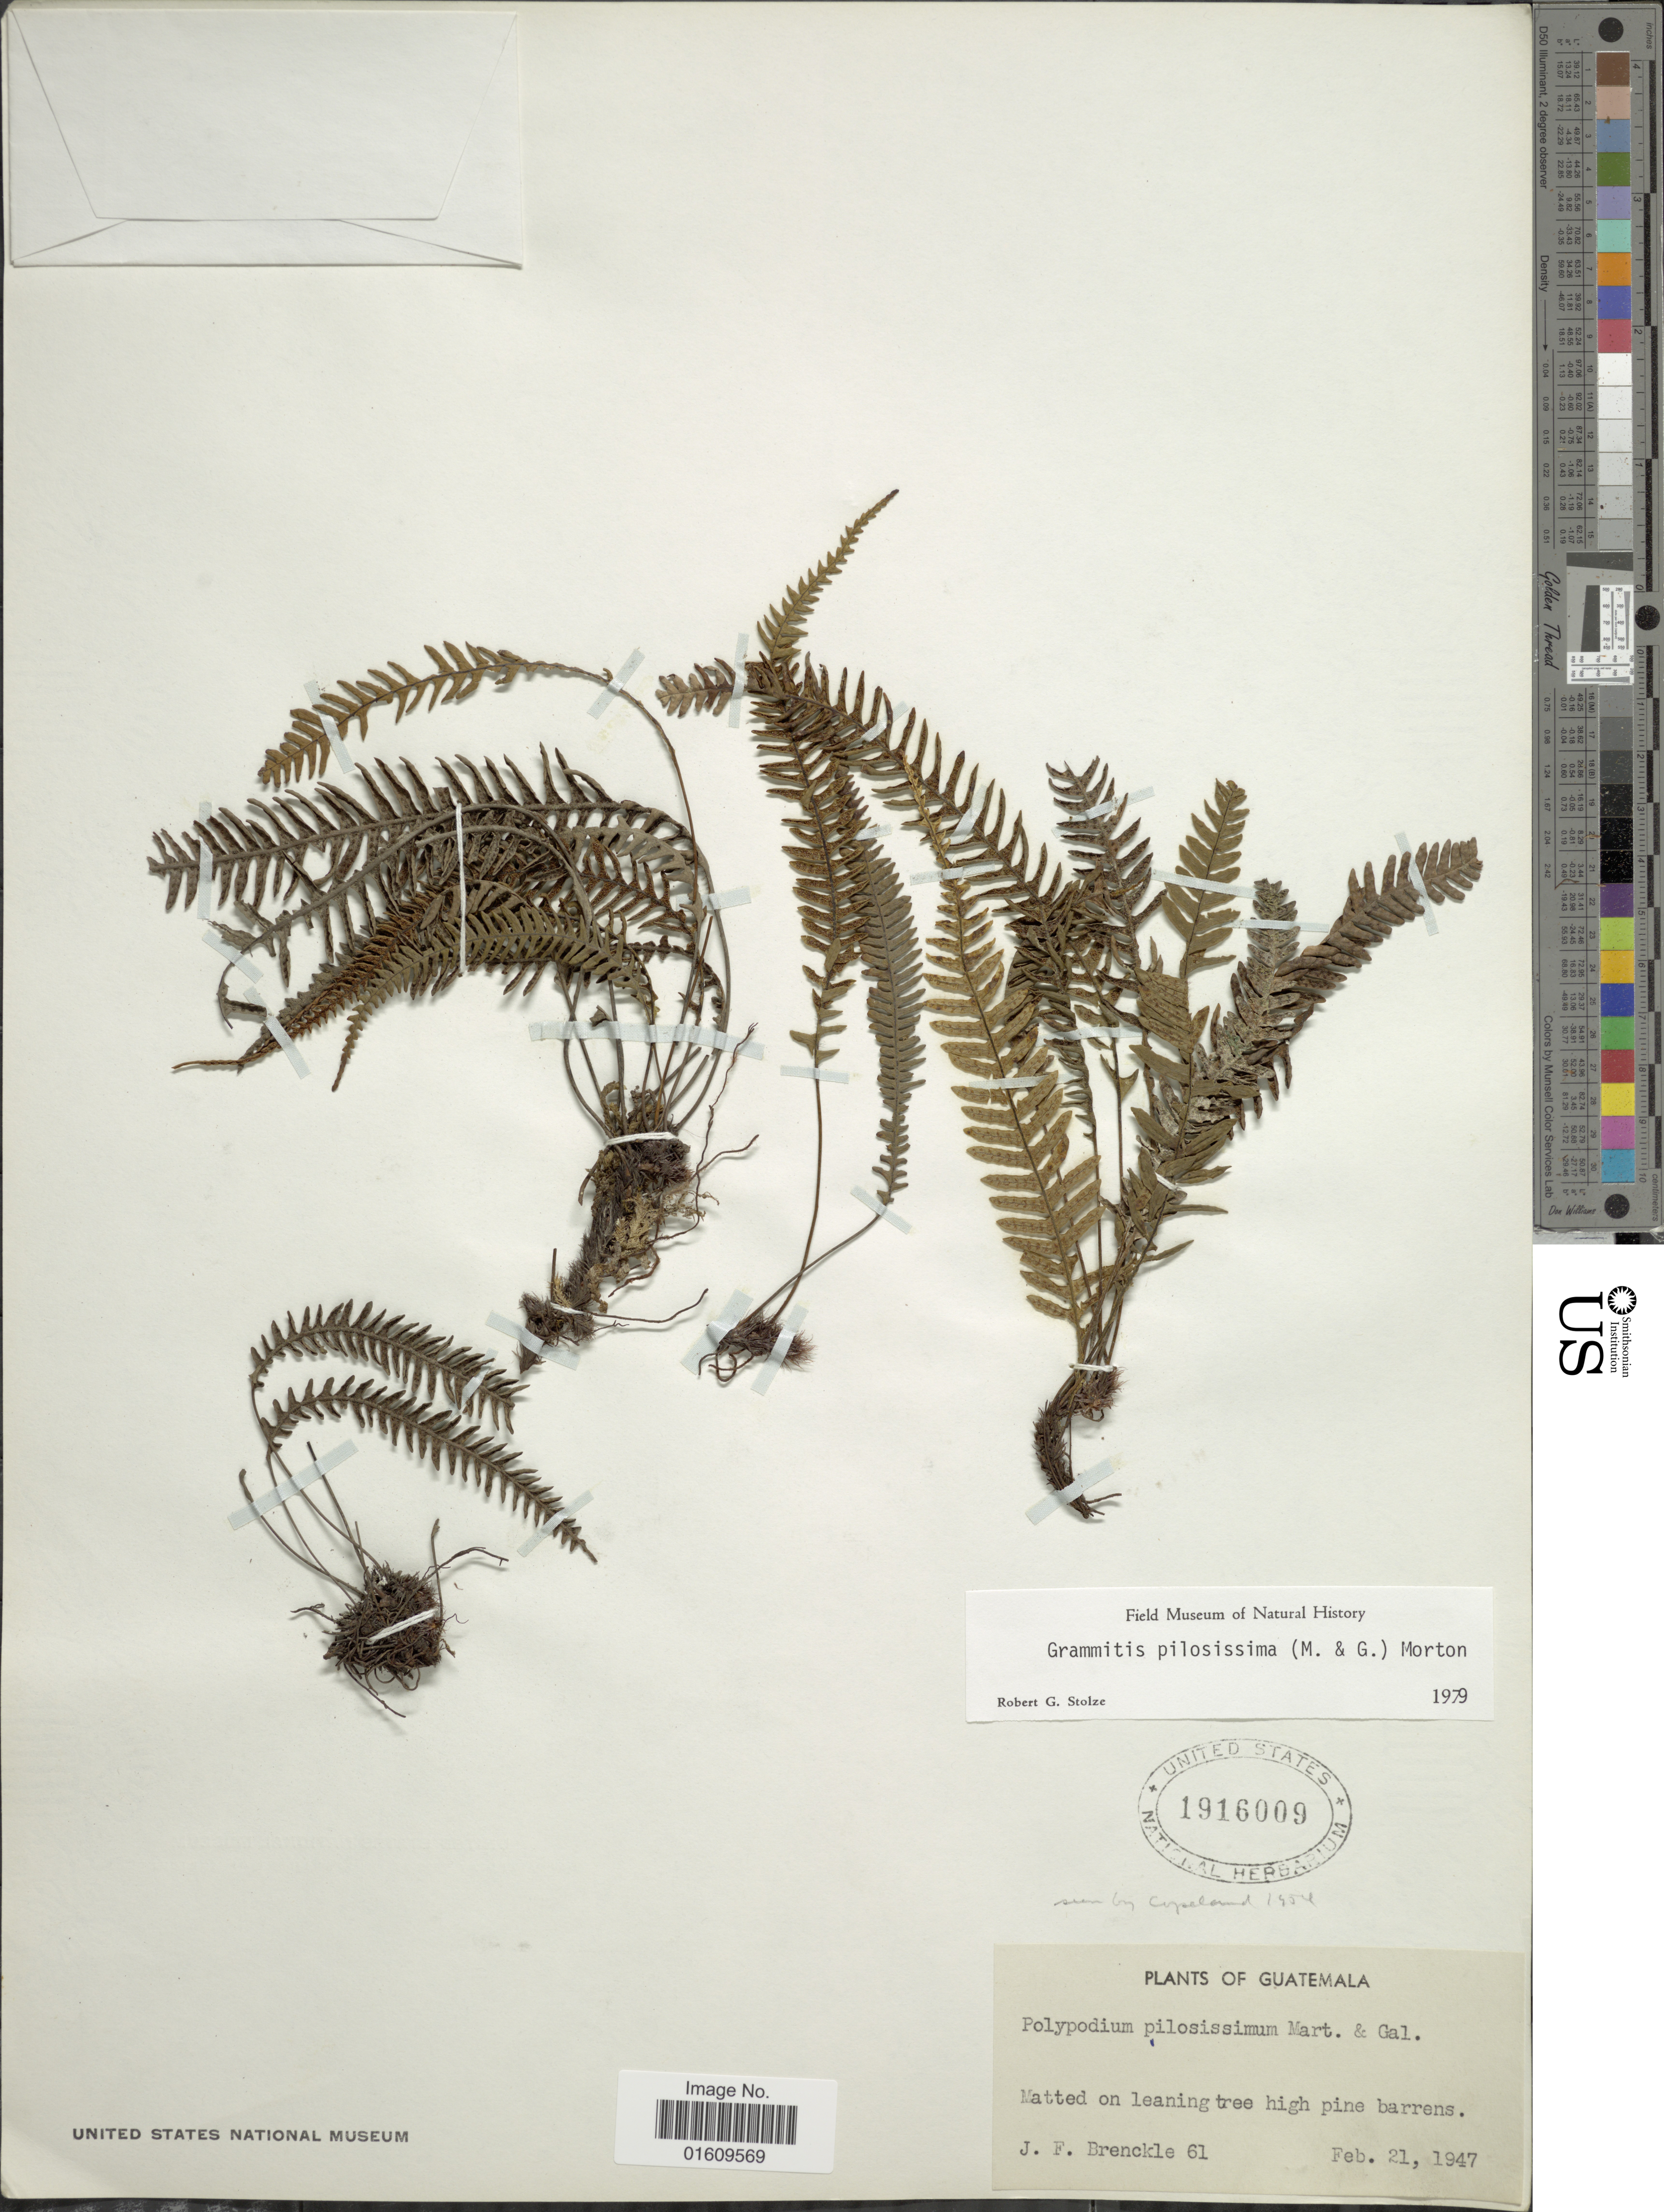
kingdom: Plantae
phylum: Tracheophyta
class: Polypodiopsida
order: Polypodiales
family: Polypodiaceae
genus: Melpomene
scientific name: Melpomene pilosissima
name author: (M. Martens & Galeotti) A.R. Sm. & R.C. Moran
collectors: J. Brenckle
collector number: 61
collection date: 1947-02-12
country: Guatemala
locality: Matted on Leaning tree high pine barrens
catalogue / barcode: US 1916009